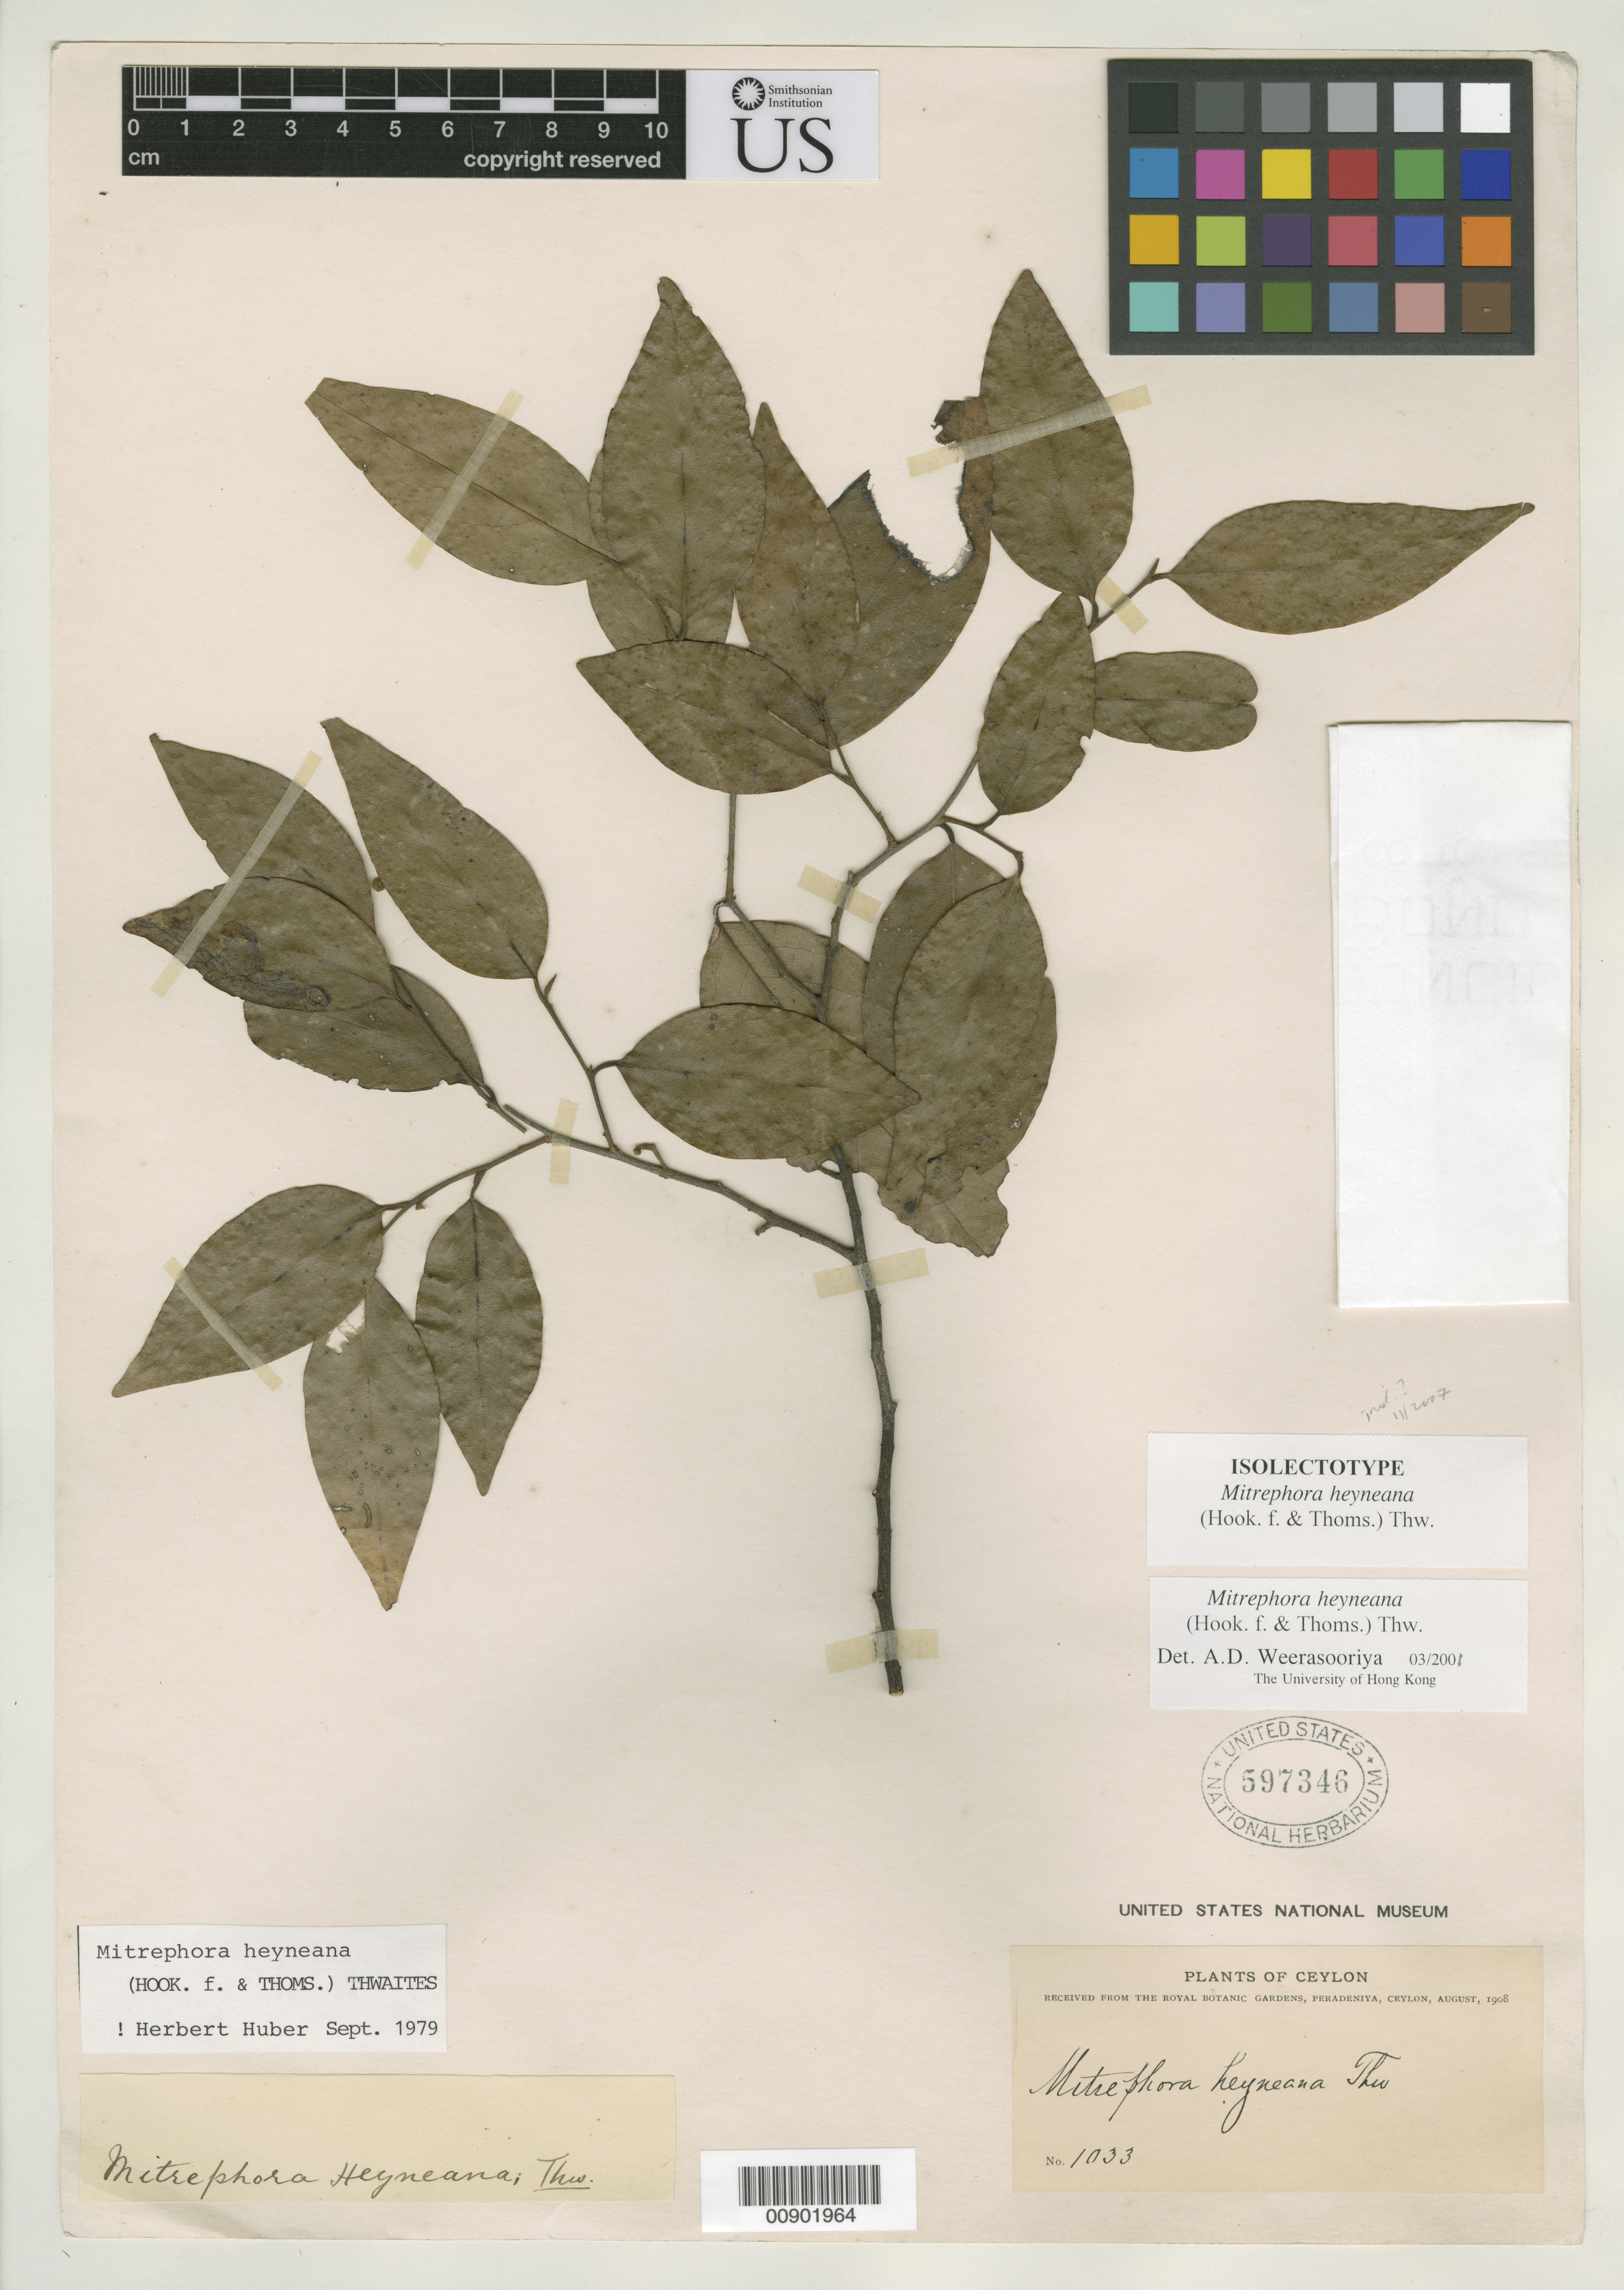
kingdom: Plantae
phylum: Tracheophyta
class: Magnoliopsida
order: Magnoliales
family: Annonaceae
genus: Orophea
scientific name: Orophea heyneana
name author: Hook. & Thomson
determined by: Huber, H.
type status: Isolectotype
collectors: G. H. K. Thwaites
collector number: CP 1033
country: Sri Lanka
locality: Ceylon.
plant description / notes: Cited by H. Huber in Rev. Handb. Fl. Ceylon. & Weerasooriya & Saunders 2010, Syst. Bot. Monogr.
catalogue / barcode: US 597346